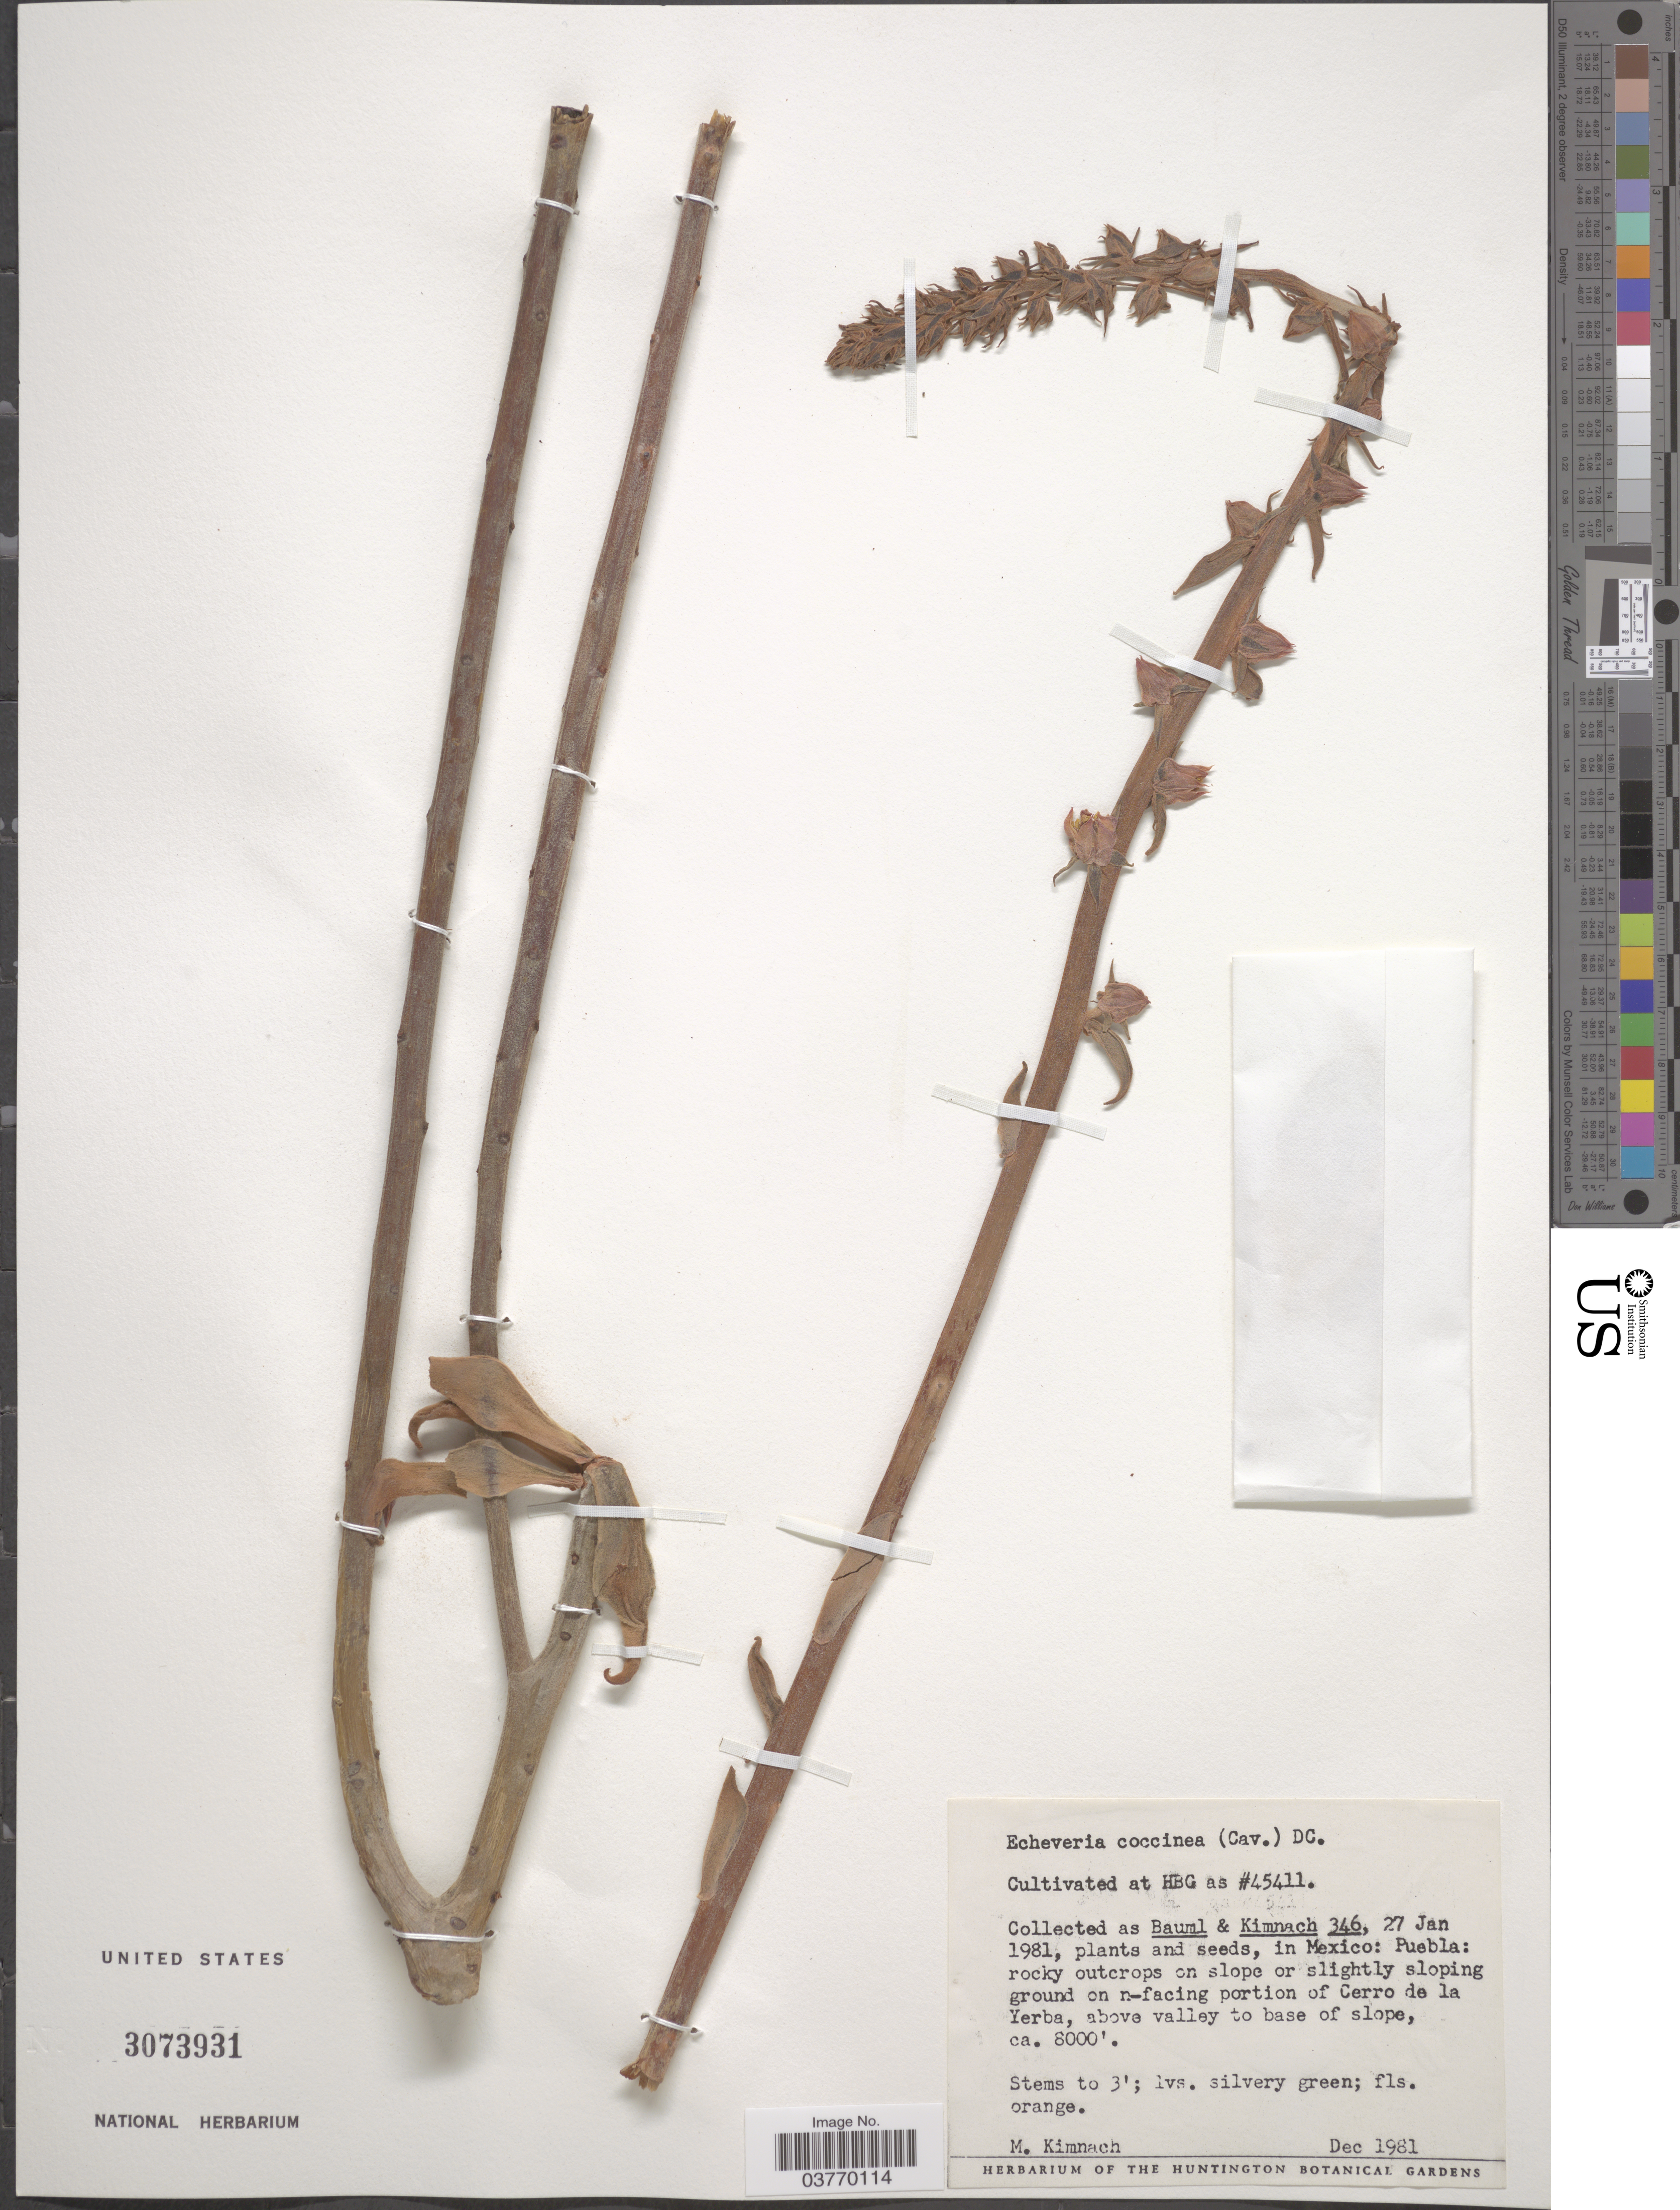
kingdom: Plantae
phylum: Tracheophyta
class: Magnoliopsida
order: Saxifragales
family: Crassulaceae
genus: Echeveria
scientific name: Echeveria coccinea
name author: (Cav.) DC.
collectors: M. W. Kimnach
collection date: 1981-12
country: United States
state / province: California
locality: Cultivated at HBG as #45411.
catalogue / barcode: US 3073931